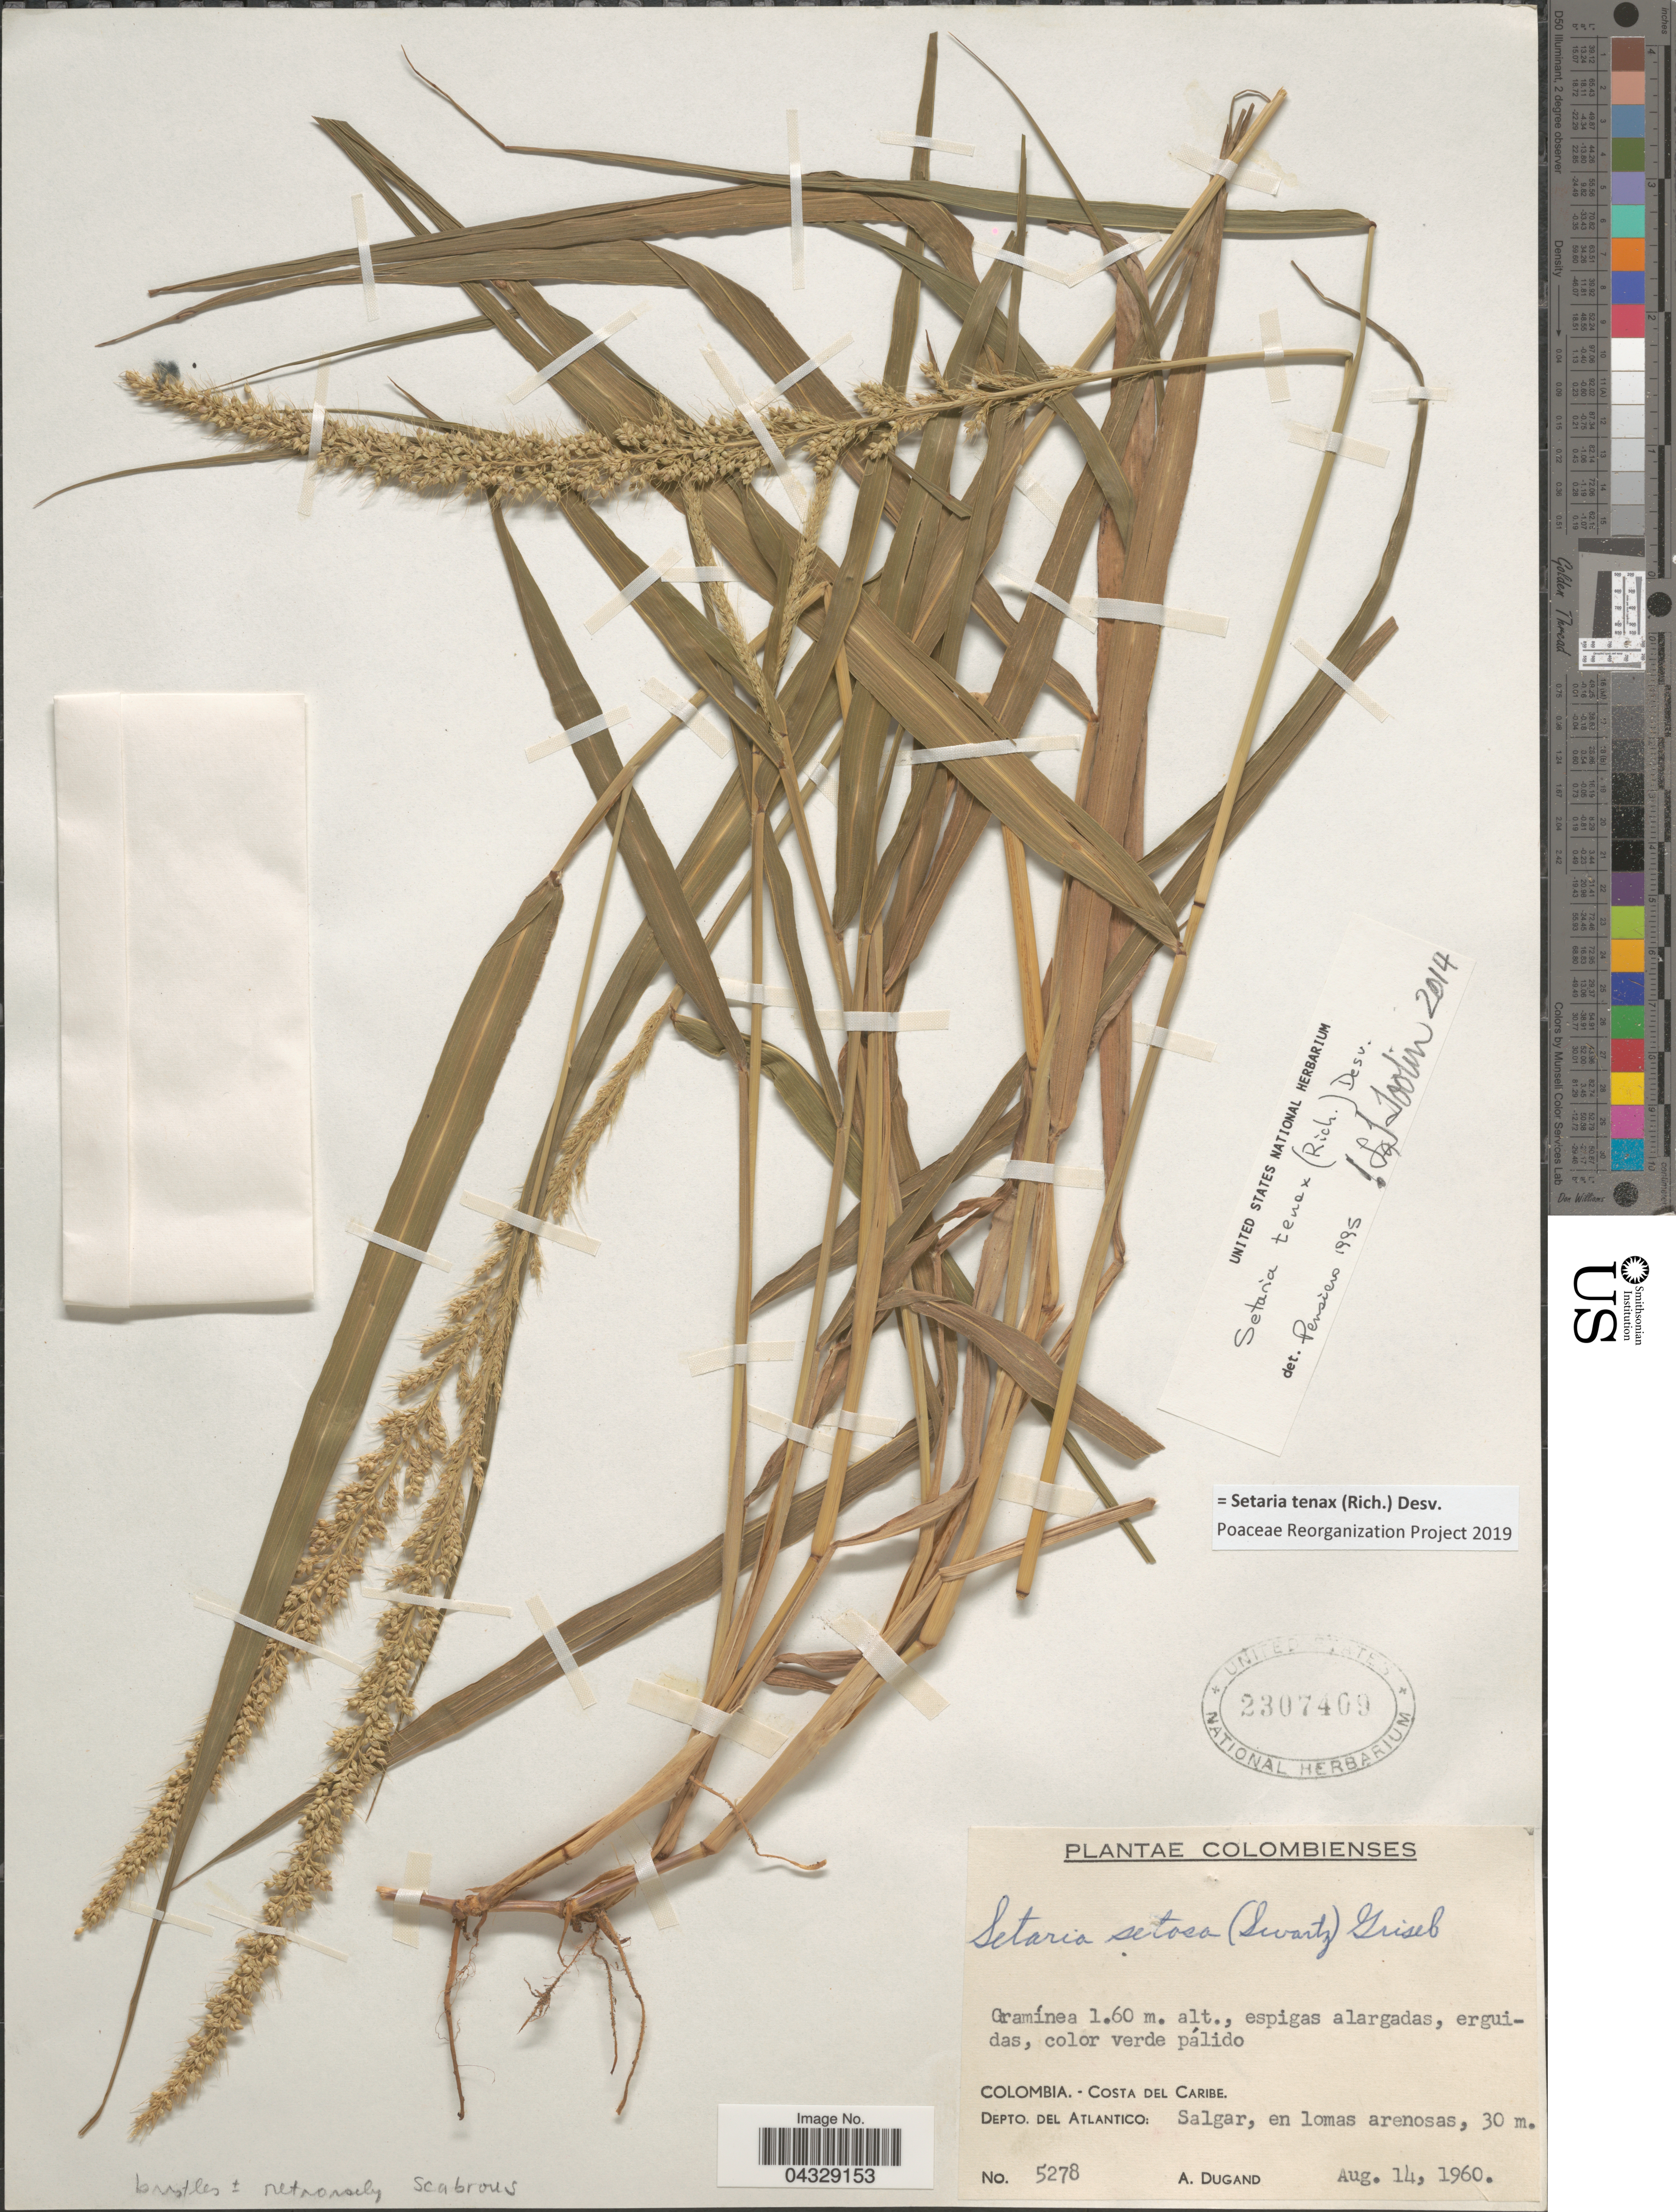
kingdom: Plantae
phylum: Tracheophyta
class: Liliopsida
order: Poales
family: Poaceae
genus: Setaria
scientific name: Setaria tenax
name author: (Rich.) Desv.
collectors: A. Dugand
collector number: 5278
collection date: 1960-08-14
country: Colombia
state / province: Atlántico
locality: Costa del Caribe. Depto. del Atlantico: Salgar, en lomas arenosas.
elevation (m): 30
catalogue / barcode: US 2307409